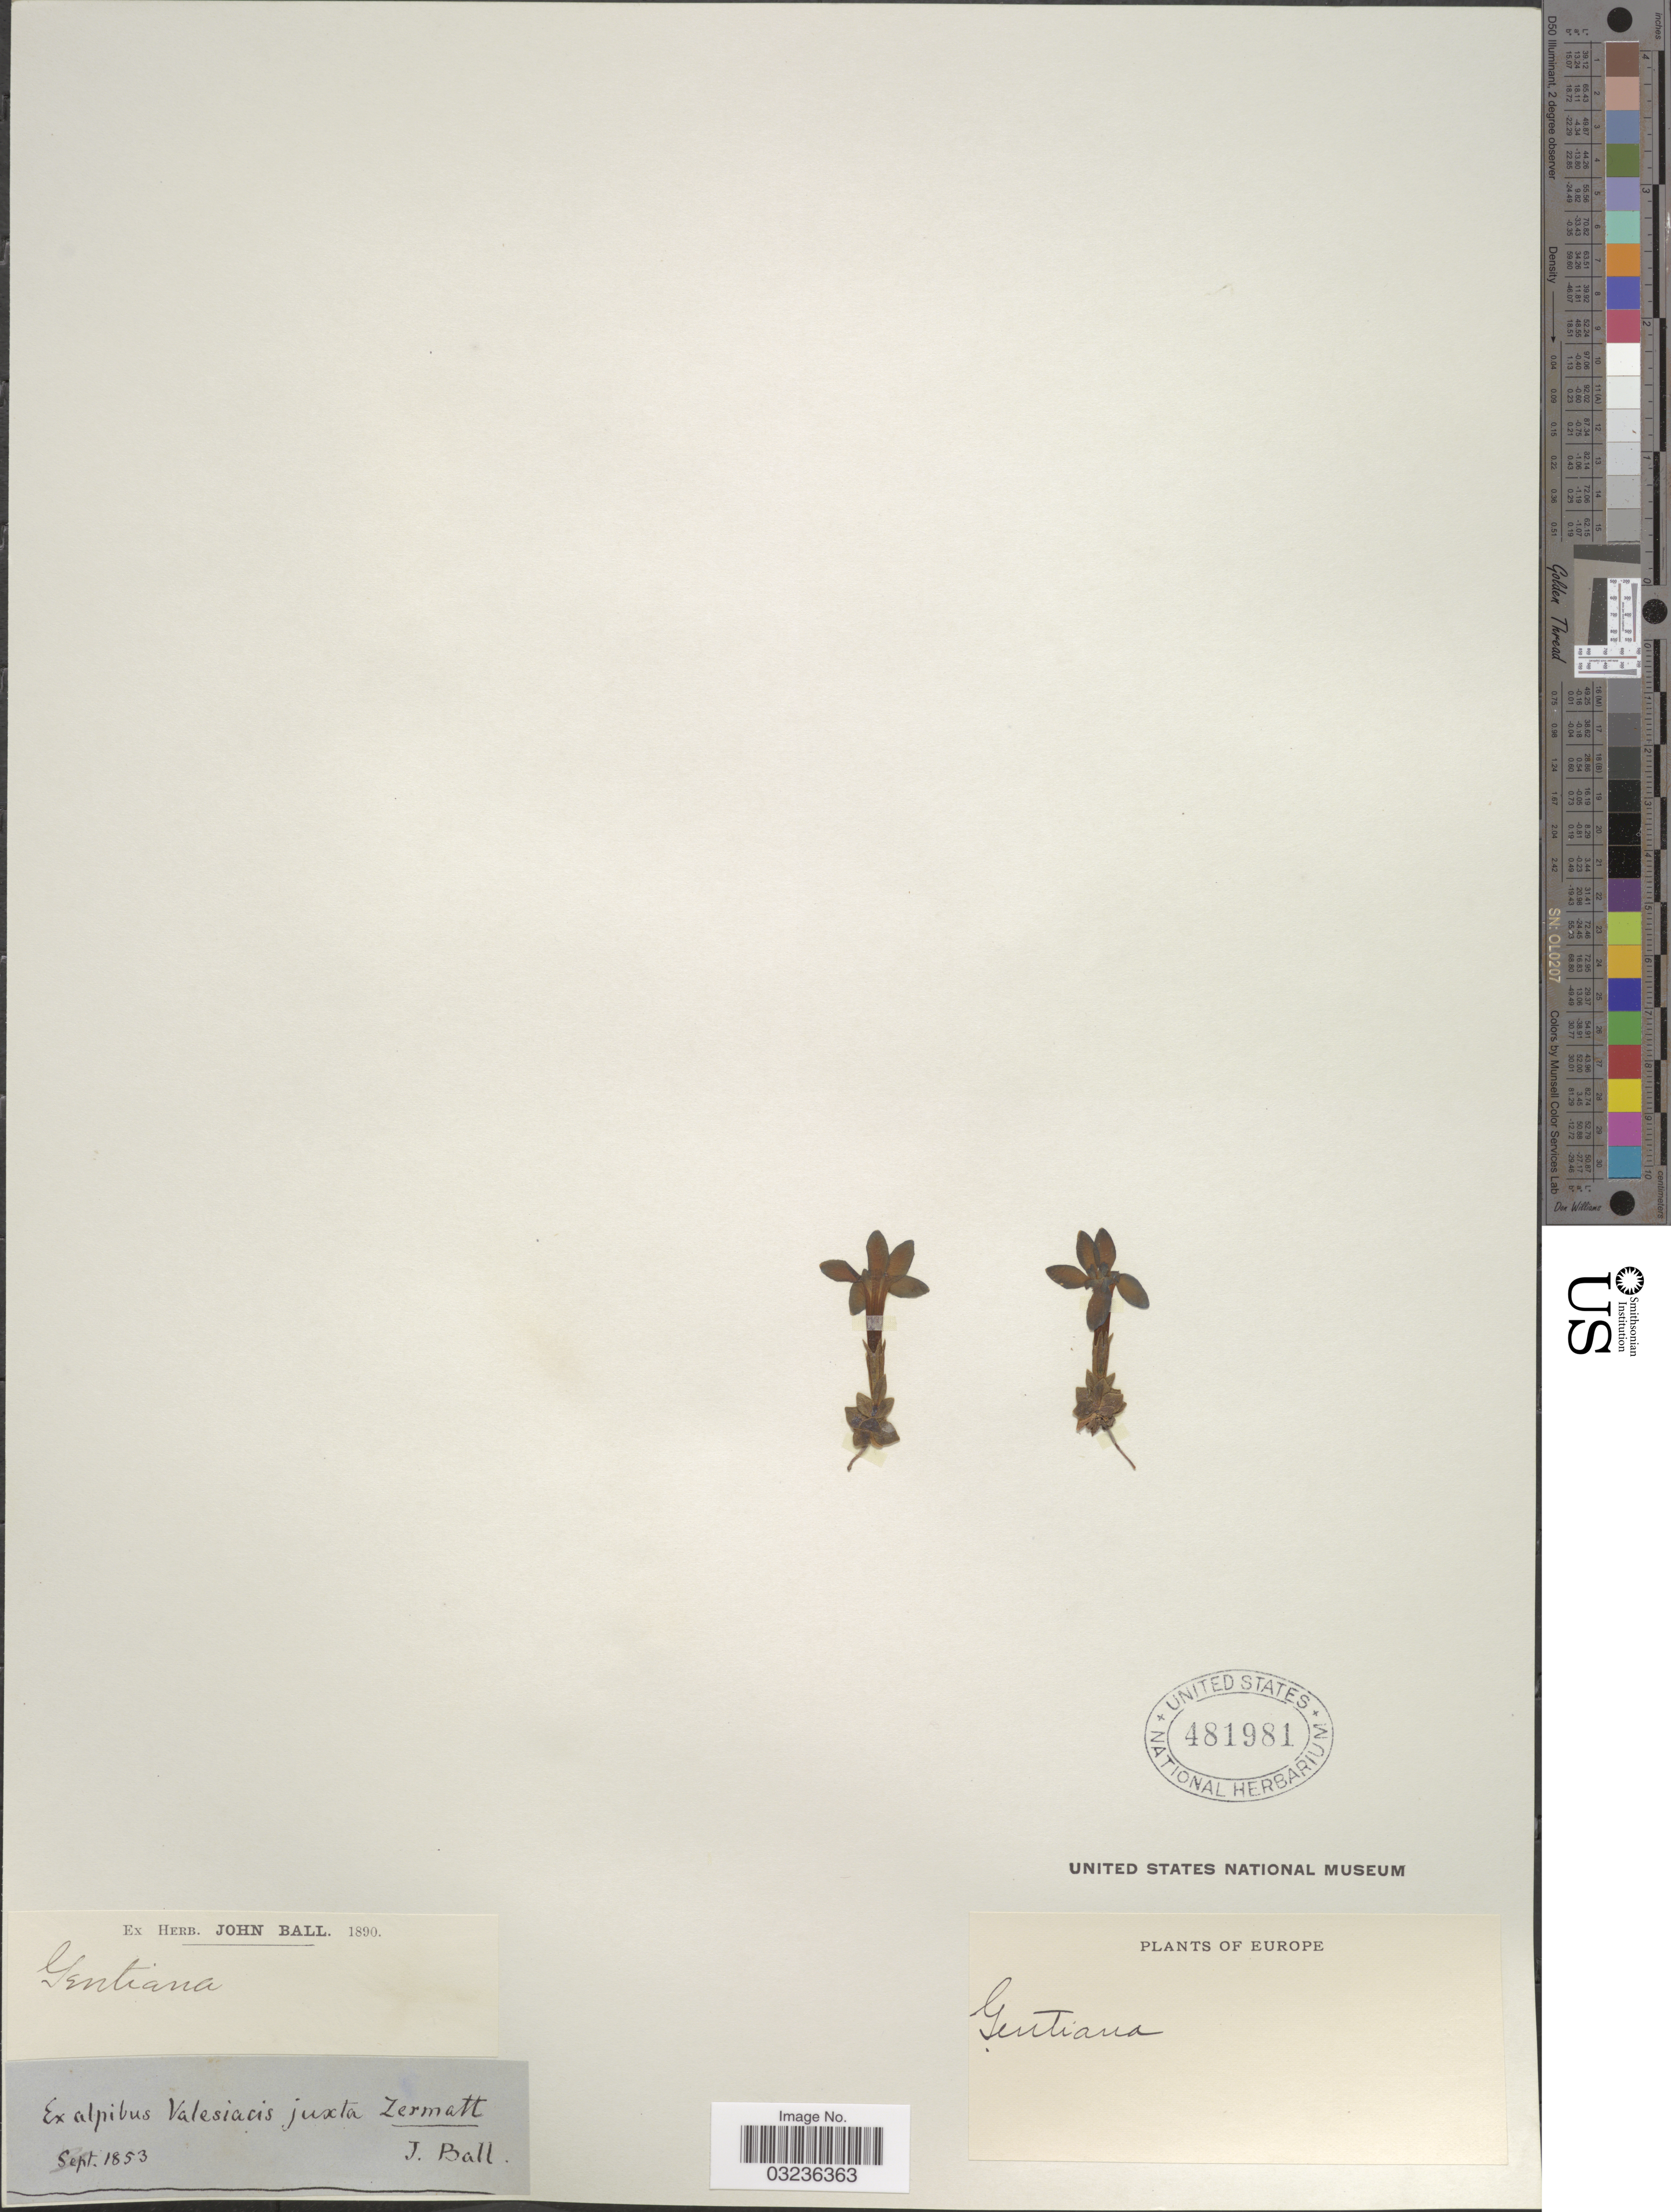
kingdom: Plantae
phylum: Tracheophyta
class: Magnoliopsida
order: Gentianales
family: Gentianaceae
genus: Gentiana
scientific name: Gentiana sp.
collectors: J. Ball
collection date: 1853-09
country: Switzerland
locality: Europe. Ex alpibus Valesiacis juxta Zermatt.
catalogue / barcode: US 481981